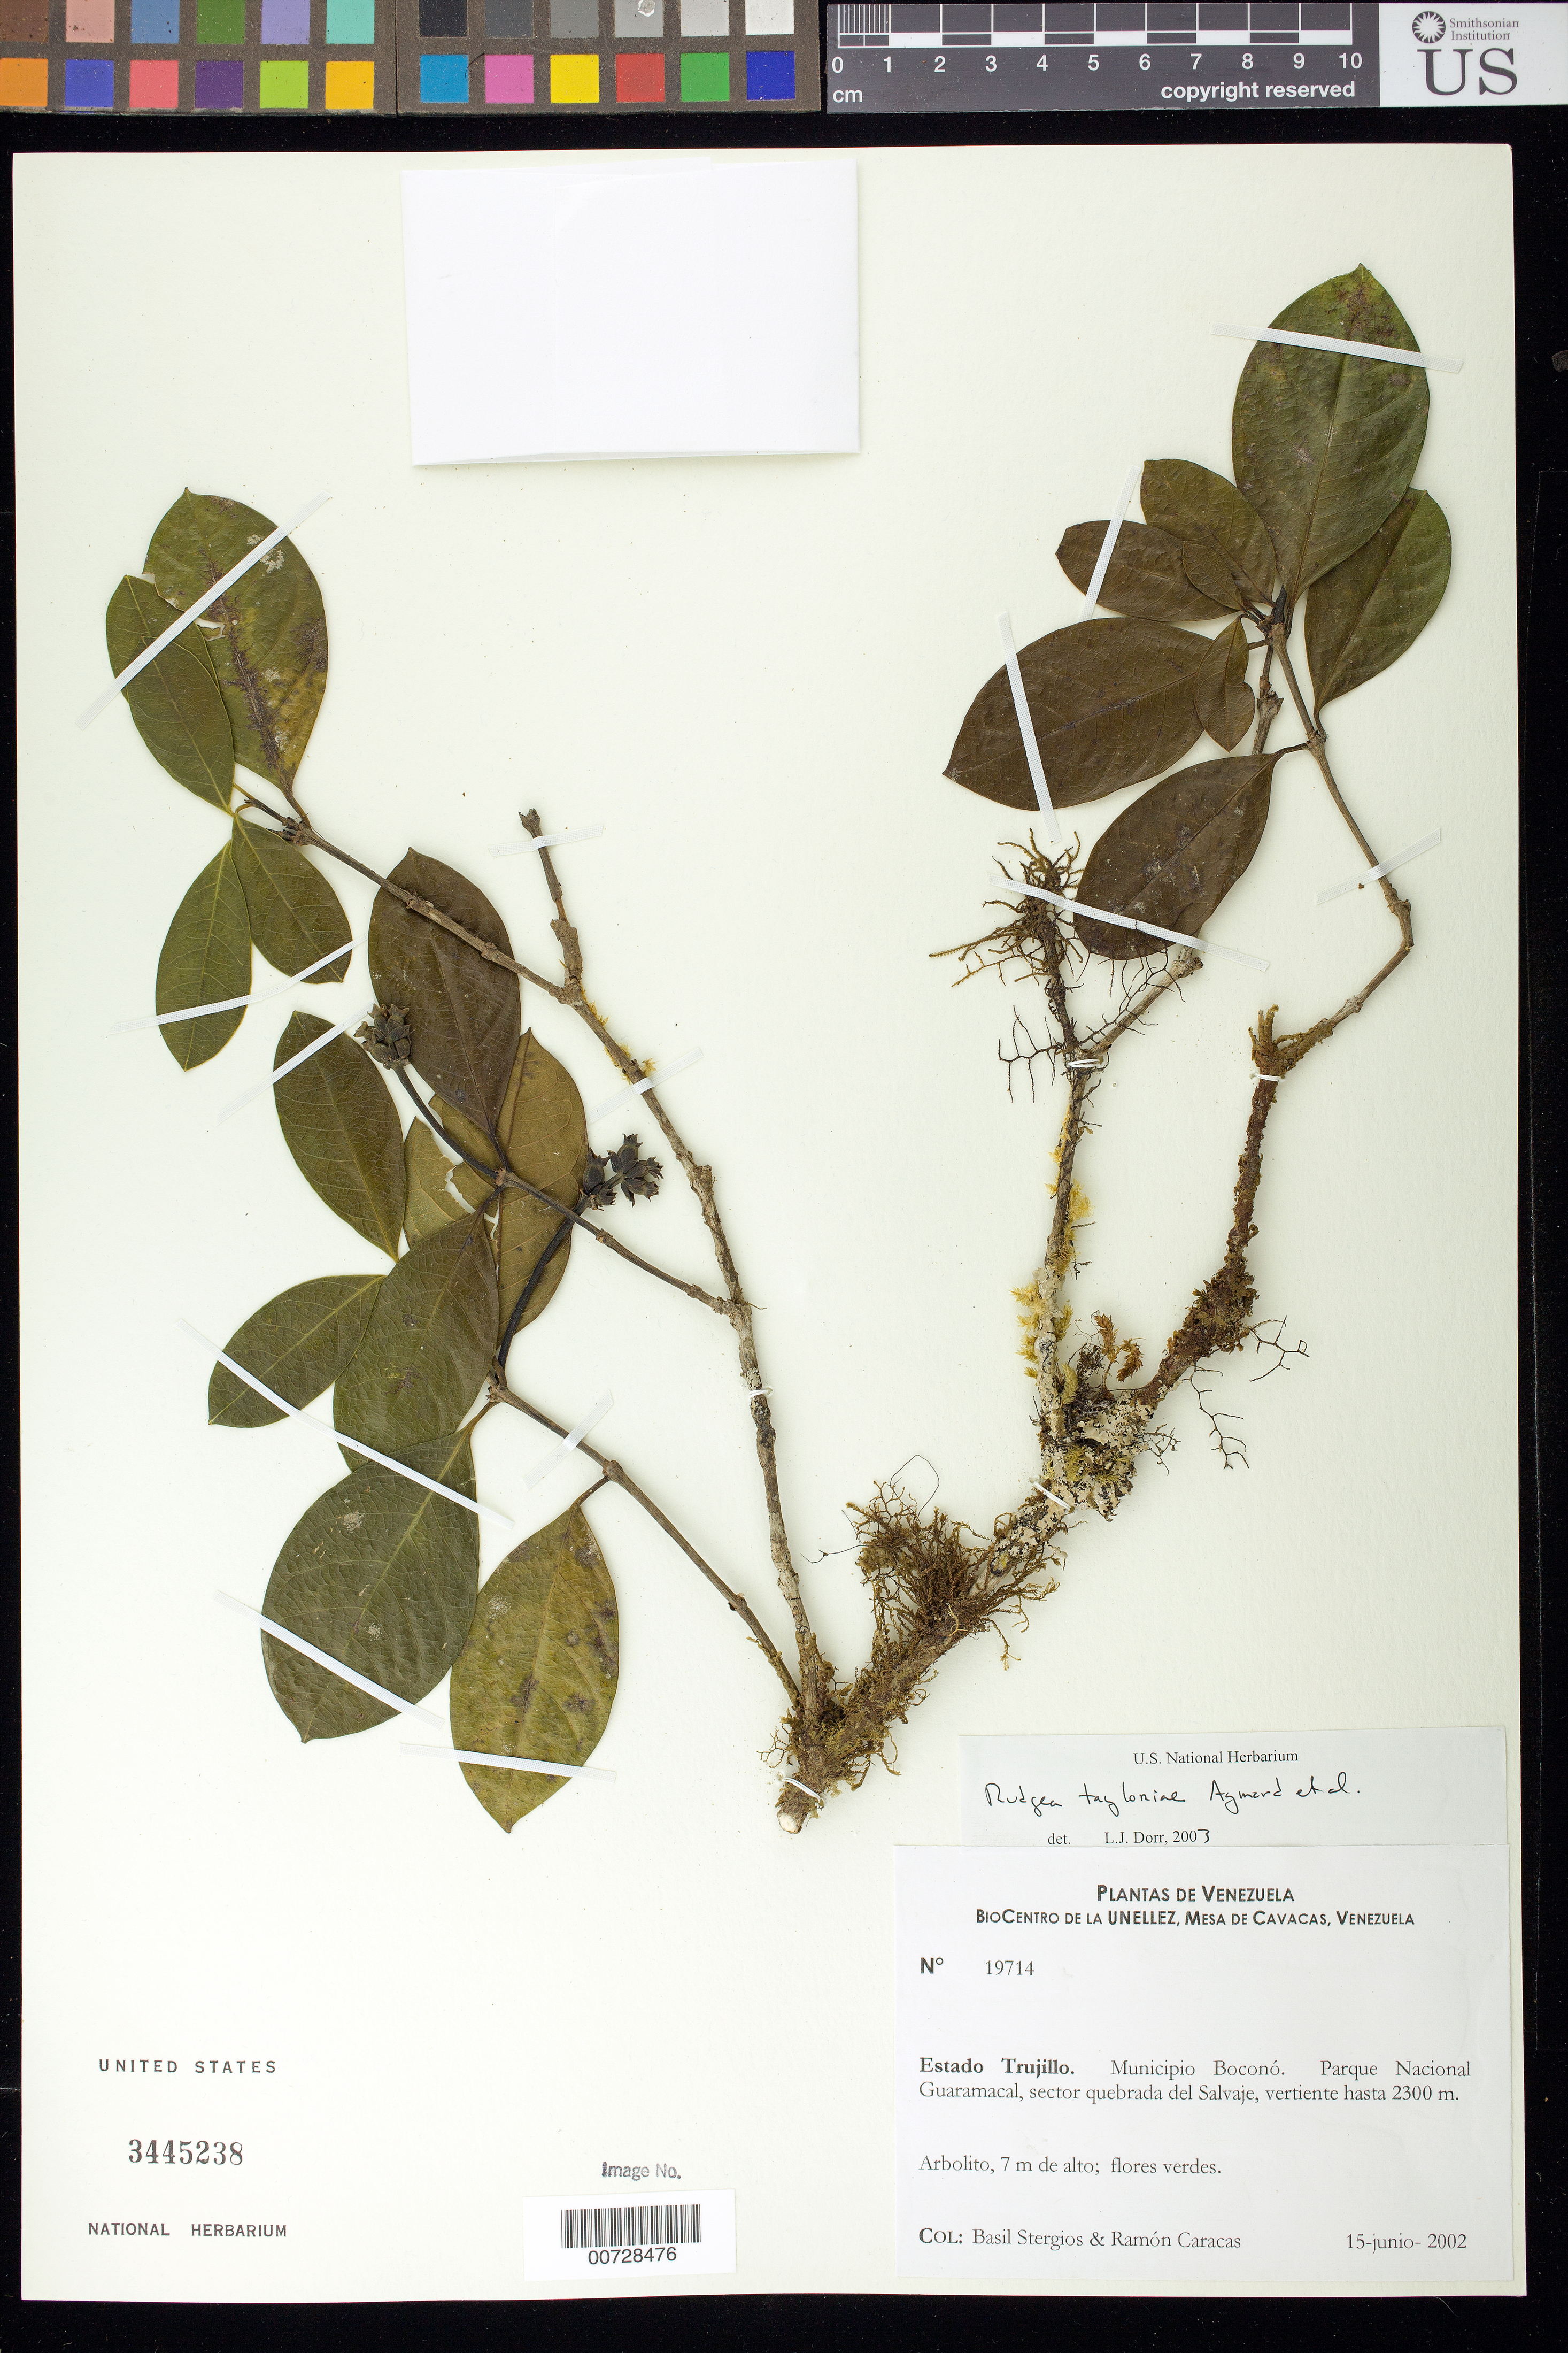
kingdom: Plantae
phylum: Tracheophyta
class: Magnoliopsida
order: Gentianales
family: Rubiaceae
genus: Rudgea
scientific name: Rudgea tayloriae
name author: Aymard et al.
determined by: Dorr, L. J., (BOT), Smithsonian Institution - National Museum of Natural History (UNITED STATES)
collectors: B. G. Stergios & R. Caracas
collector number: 19714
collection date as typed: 15 Jun 2002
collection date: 2002-06-15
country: Venezuela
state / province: Trujillo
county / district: Boconó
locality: Parque Nacional Guaramacal, sector quebrada del Salvaje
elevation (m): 2300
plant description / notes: MO, PORT, US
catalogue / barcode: US 3445238